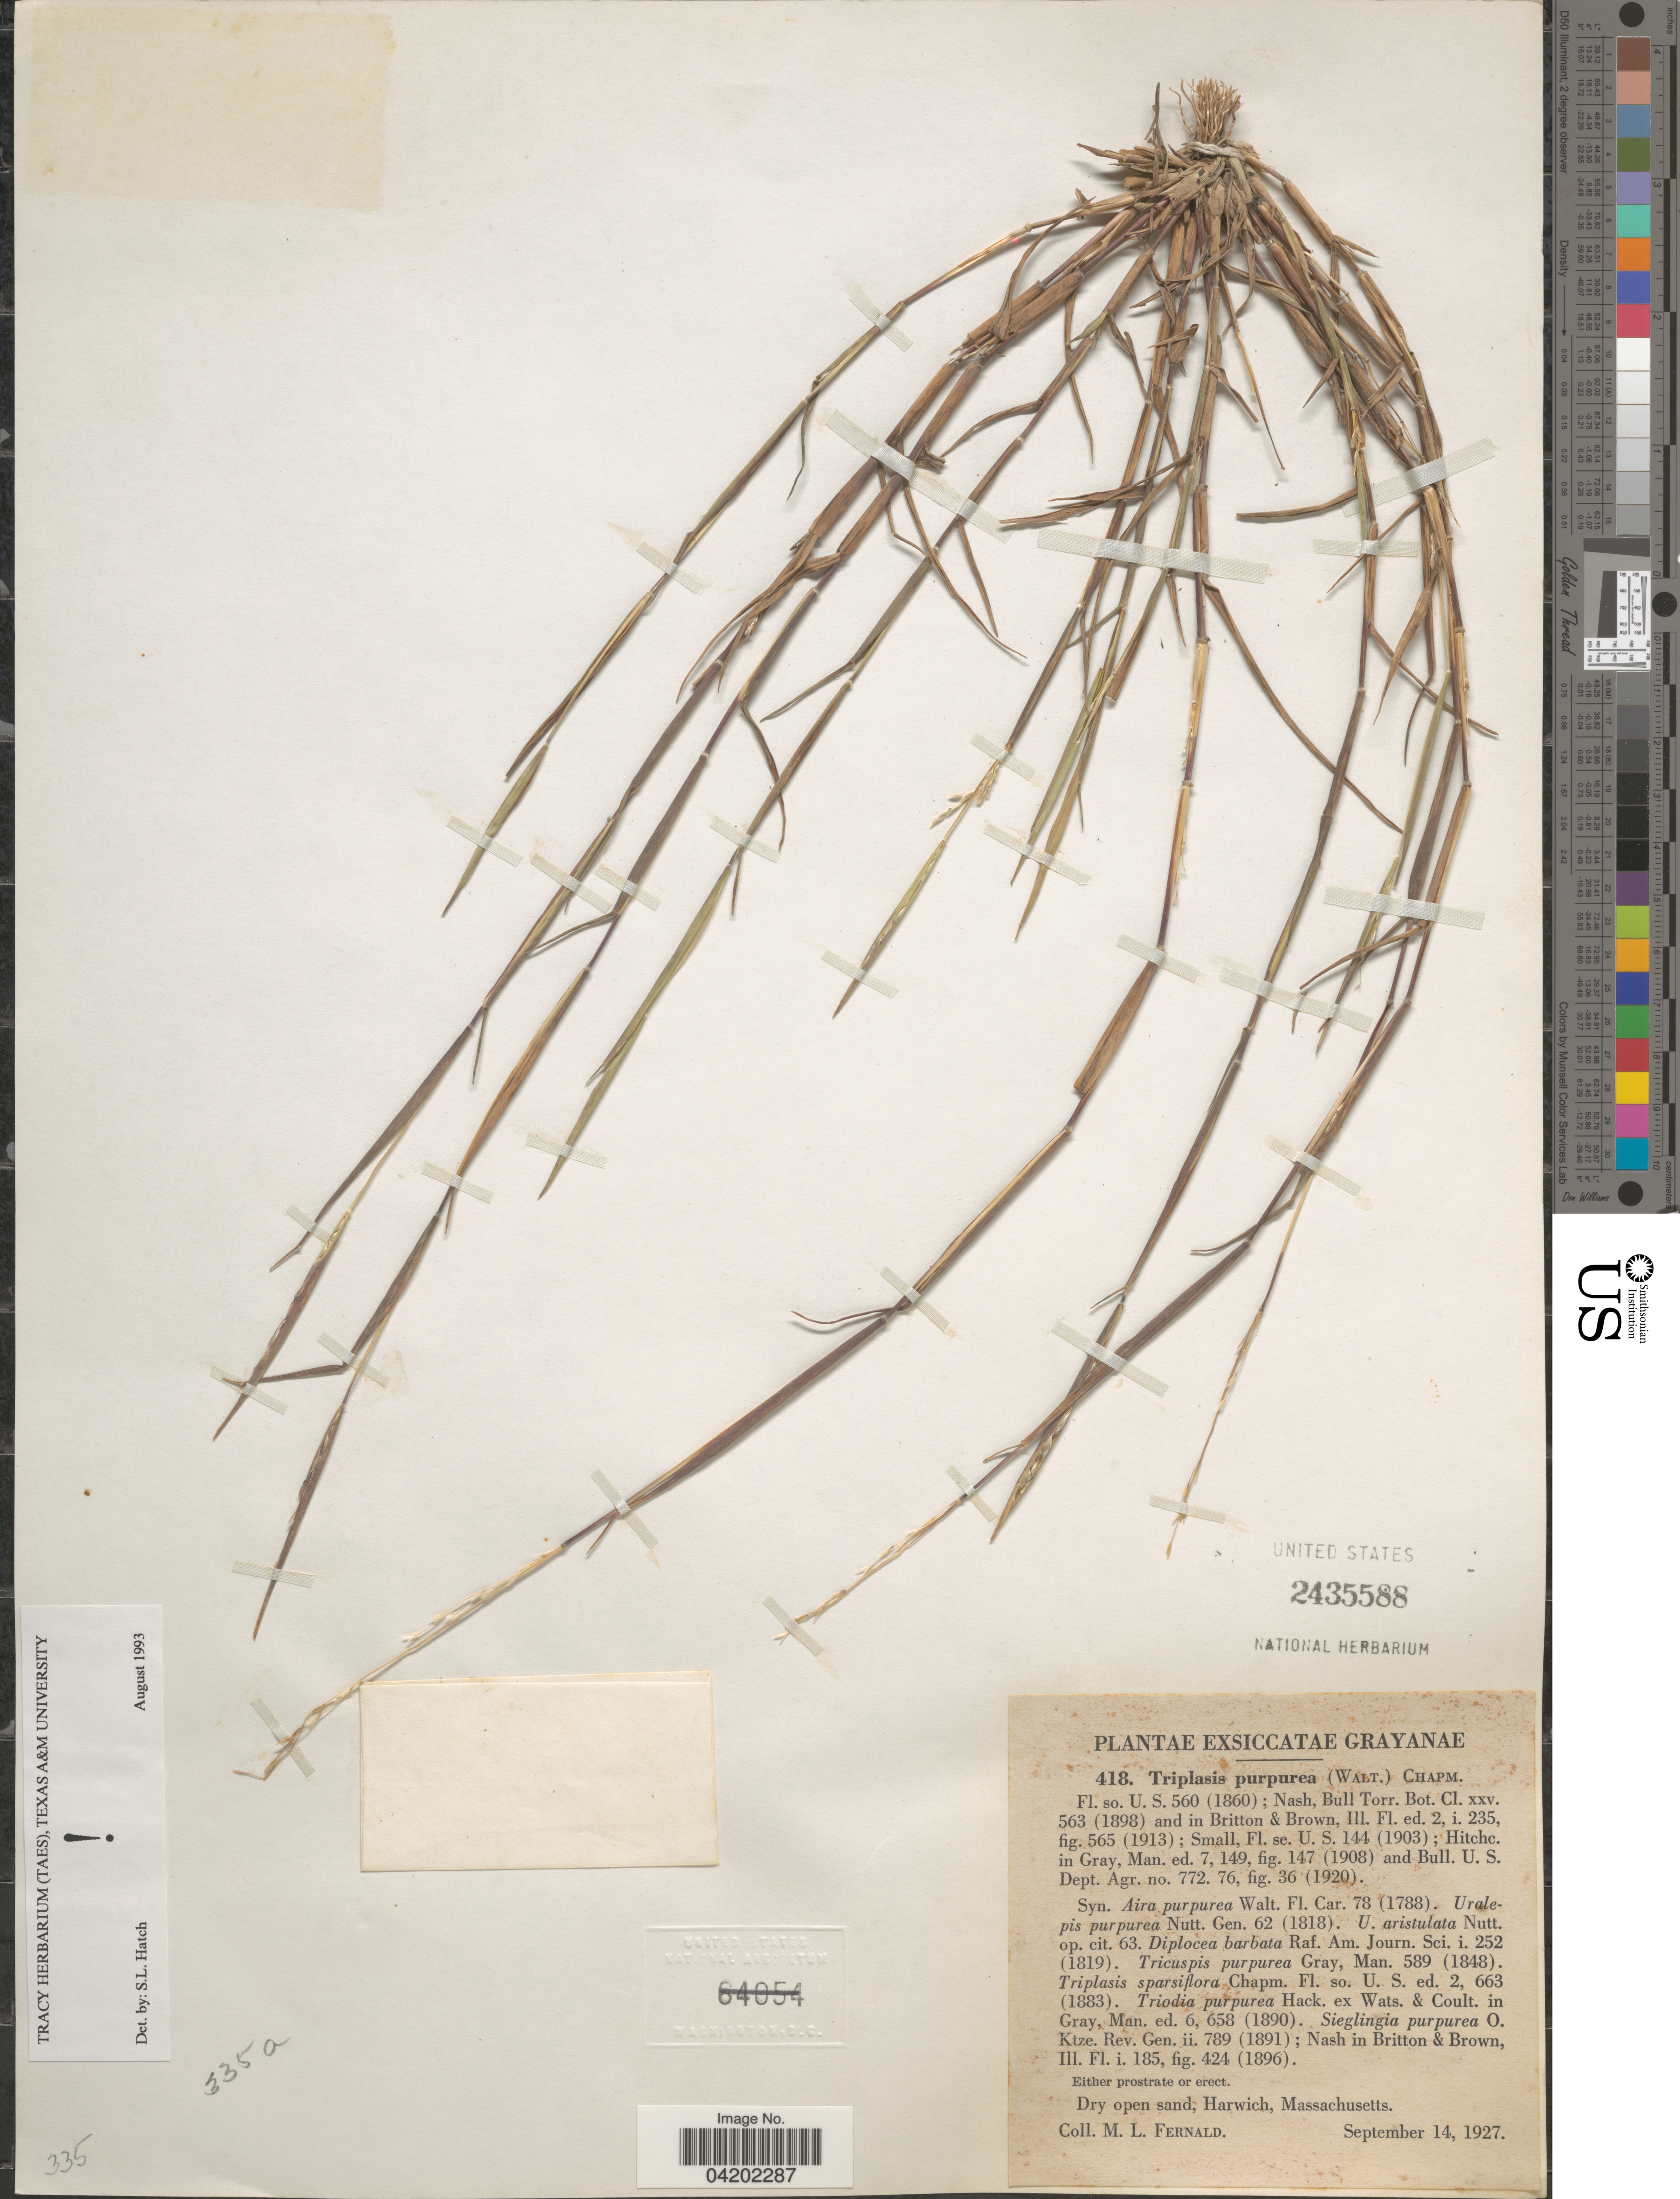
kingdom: Plantae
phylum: Tracheophyta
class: Liliopsida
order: Poales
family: Poaceae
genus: Triplasis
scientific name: Triplasis purpurea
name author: (Walter) Chapm.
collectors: M. L. Fernald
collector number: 418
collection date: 1927-09-14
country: United States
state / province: Massachusetts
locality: Harwich.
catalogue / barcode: US 2435588